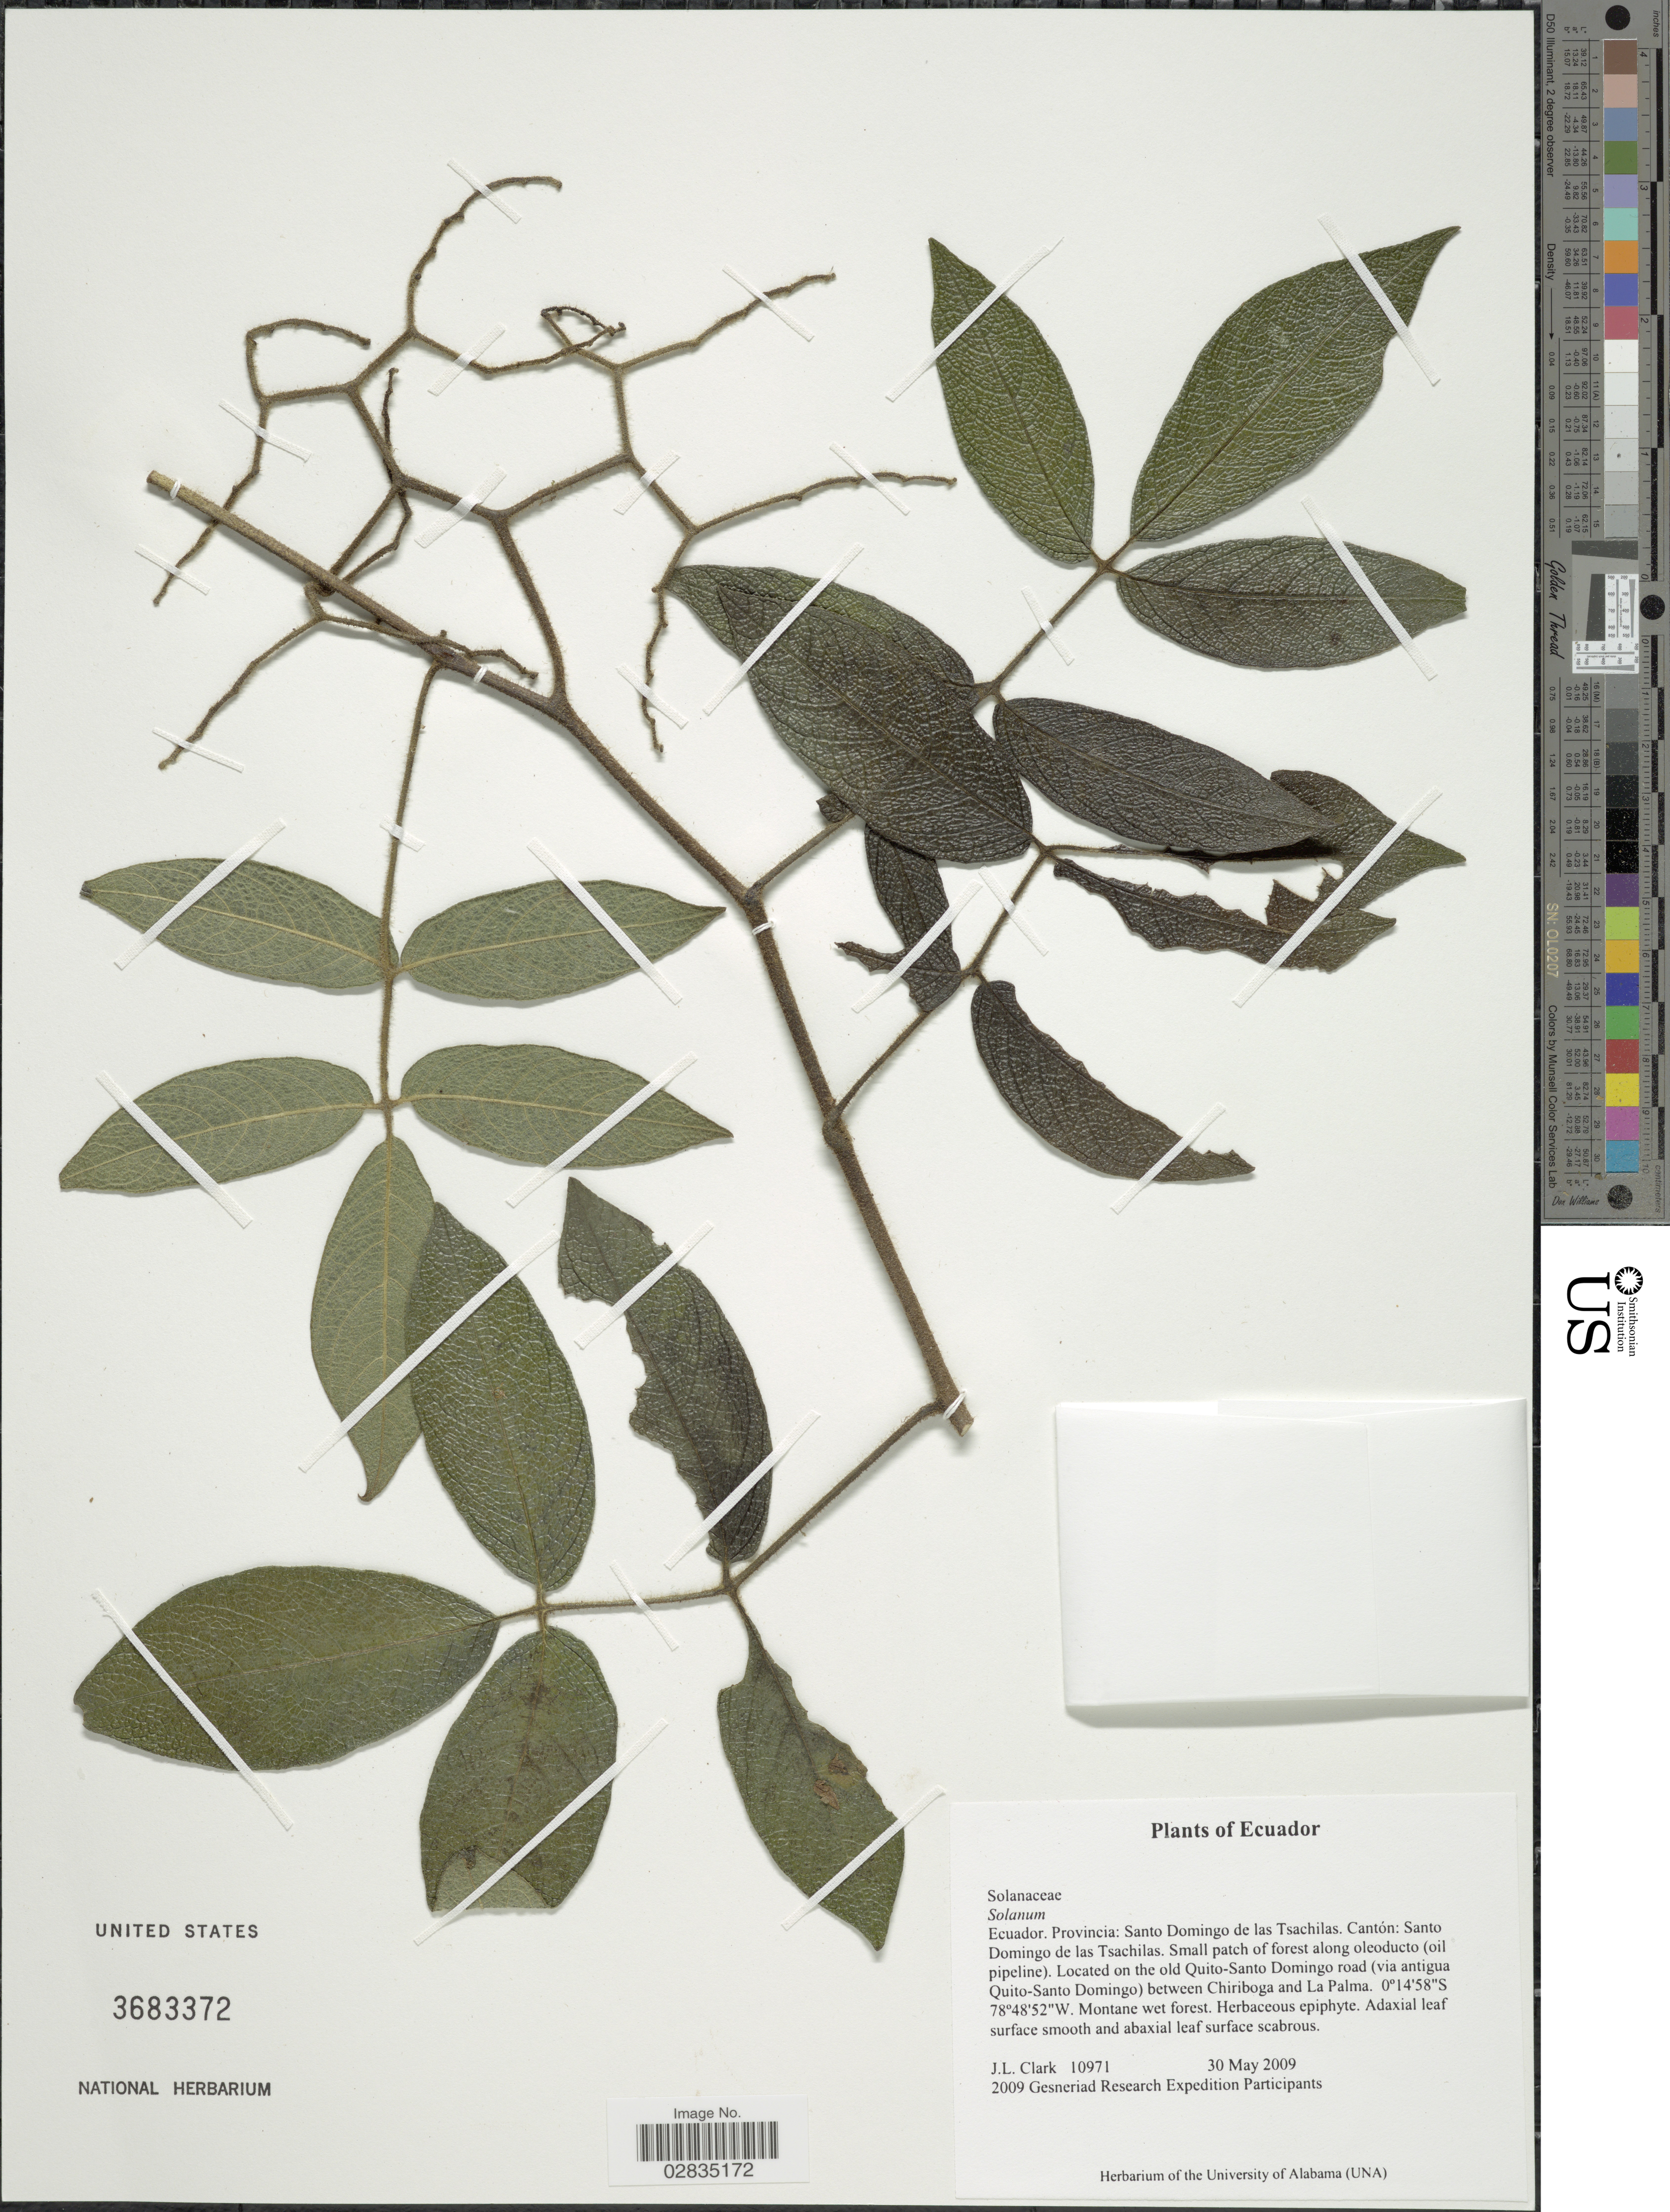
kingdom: Plantae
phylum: Tracheophyta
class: Magnoliopsida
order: Solanales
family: Solanaceae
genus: Solanum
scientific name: Solanum juglandifolium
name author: Dunal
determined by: Knapp, S. D.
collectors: J. L. Clark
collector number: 10971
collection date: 2009-05-30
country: Ecuador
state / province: Tsáchilas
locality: Cantón: Santo Domingo de las Tsachilas, small patch of forest along oleoducto (oil pipeline), located on the old Quito-Santo Domingo road (via antigua Quito-Santo Domingo) between Chiriboga and La Palma.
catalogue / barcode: US 3683372